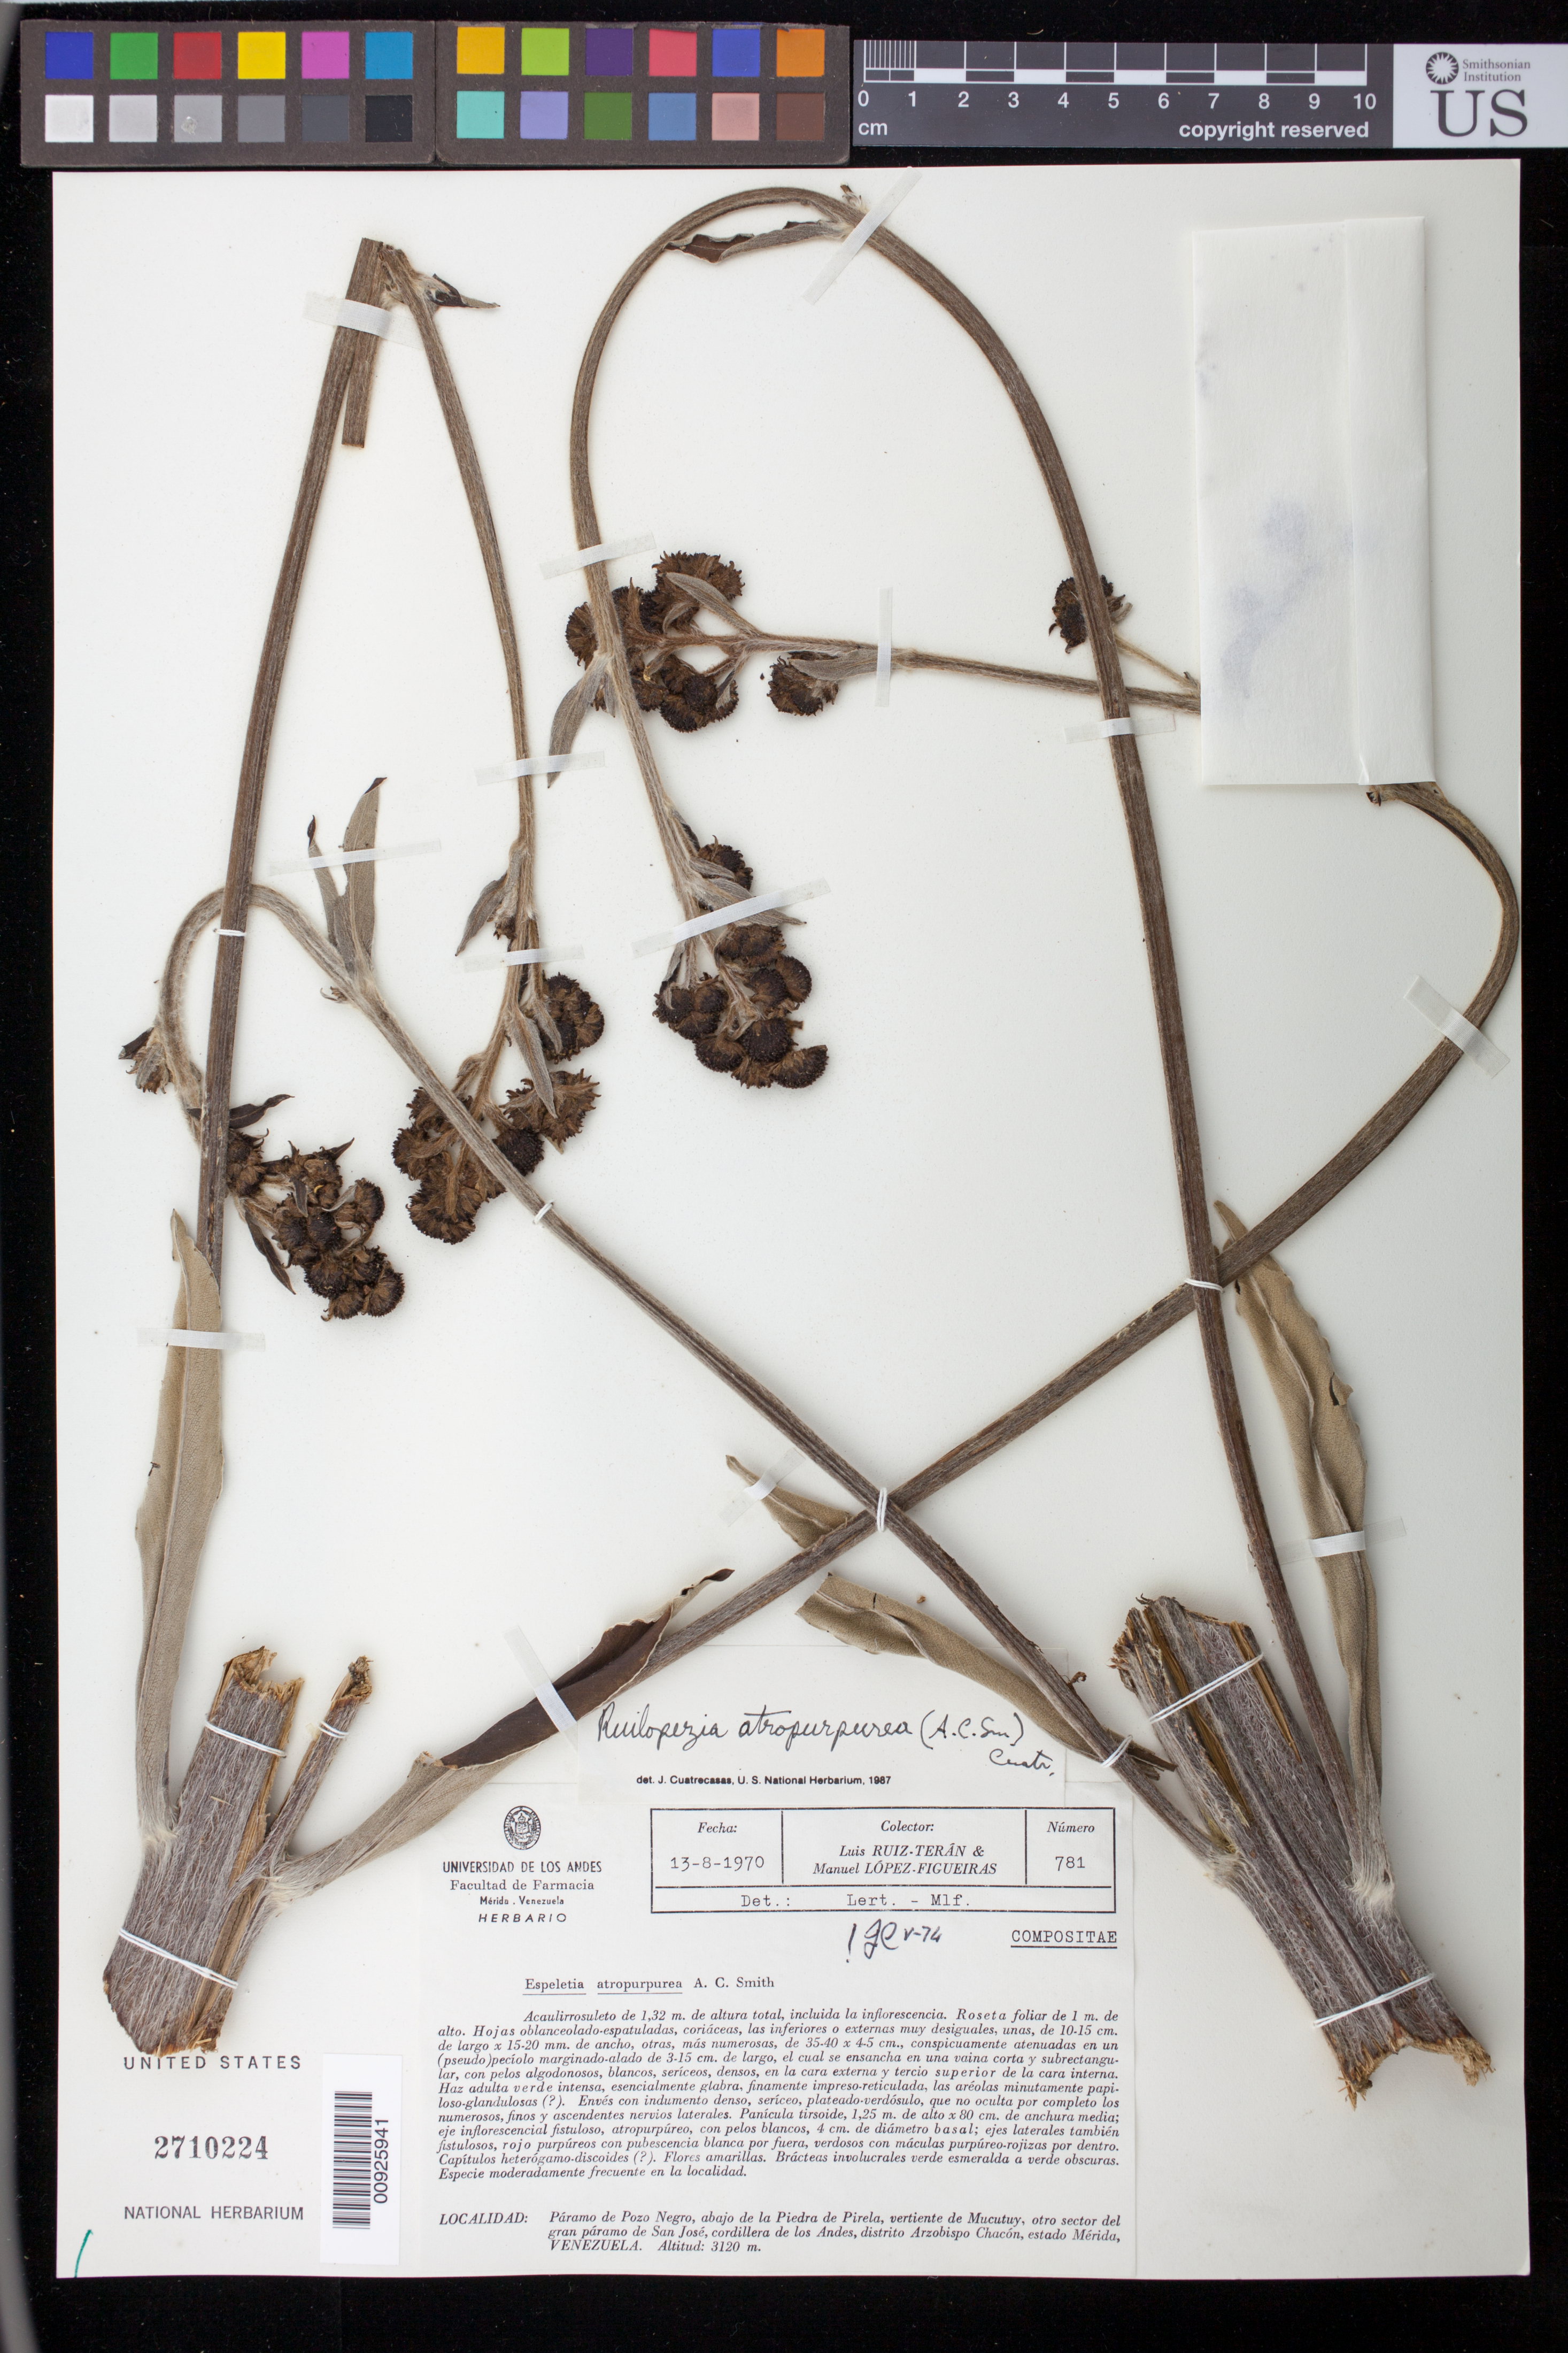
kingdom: Plantae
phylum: Tracheophyta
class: Magnoliopsida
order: Asterales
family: Asteraceae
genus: Ruilopezia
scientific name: Ruilopezia atropurpurea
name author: (A.C. Sm.) Cuatrec.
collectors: L. E. Ruíz-Terán & M. López Figueiras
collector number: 788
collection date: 1970-08-13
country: Venezuela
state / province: Mérida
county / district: Arzobispo Chacón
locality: Páramo de Pozo Negro, debajo de la Piedra la Pirela, vertiente de Mucutuy, otro sector del Páramo de San José, Cordillera de los Andes.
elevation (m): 3120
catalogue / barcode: US 2710224